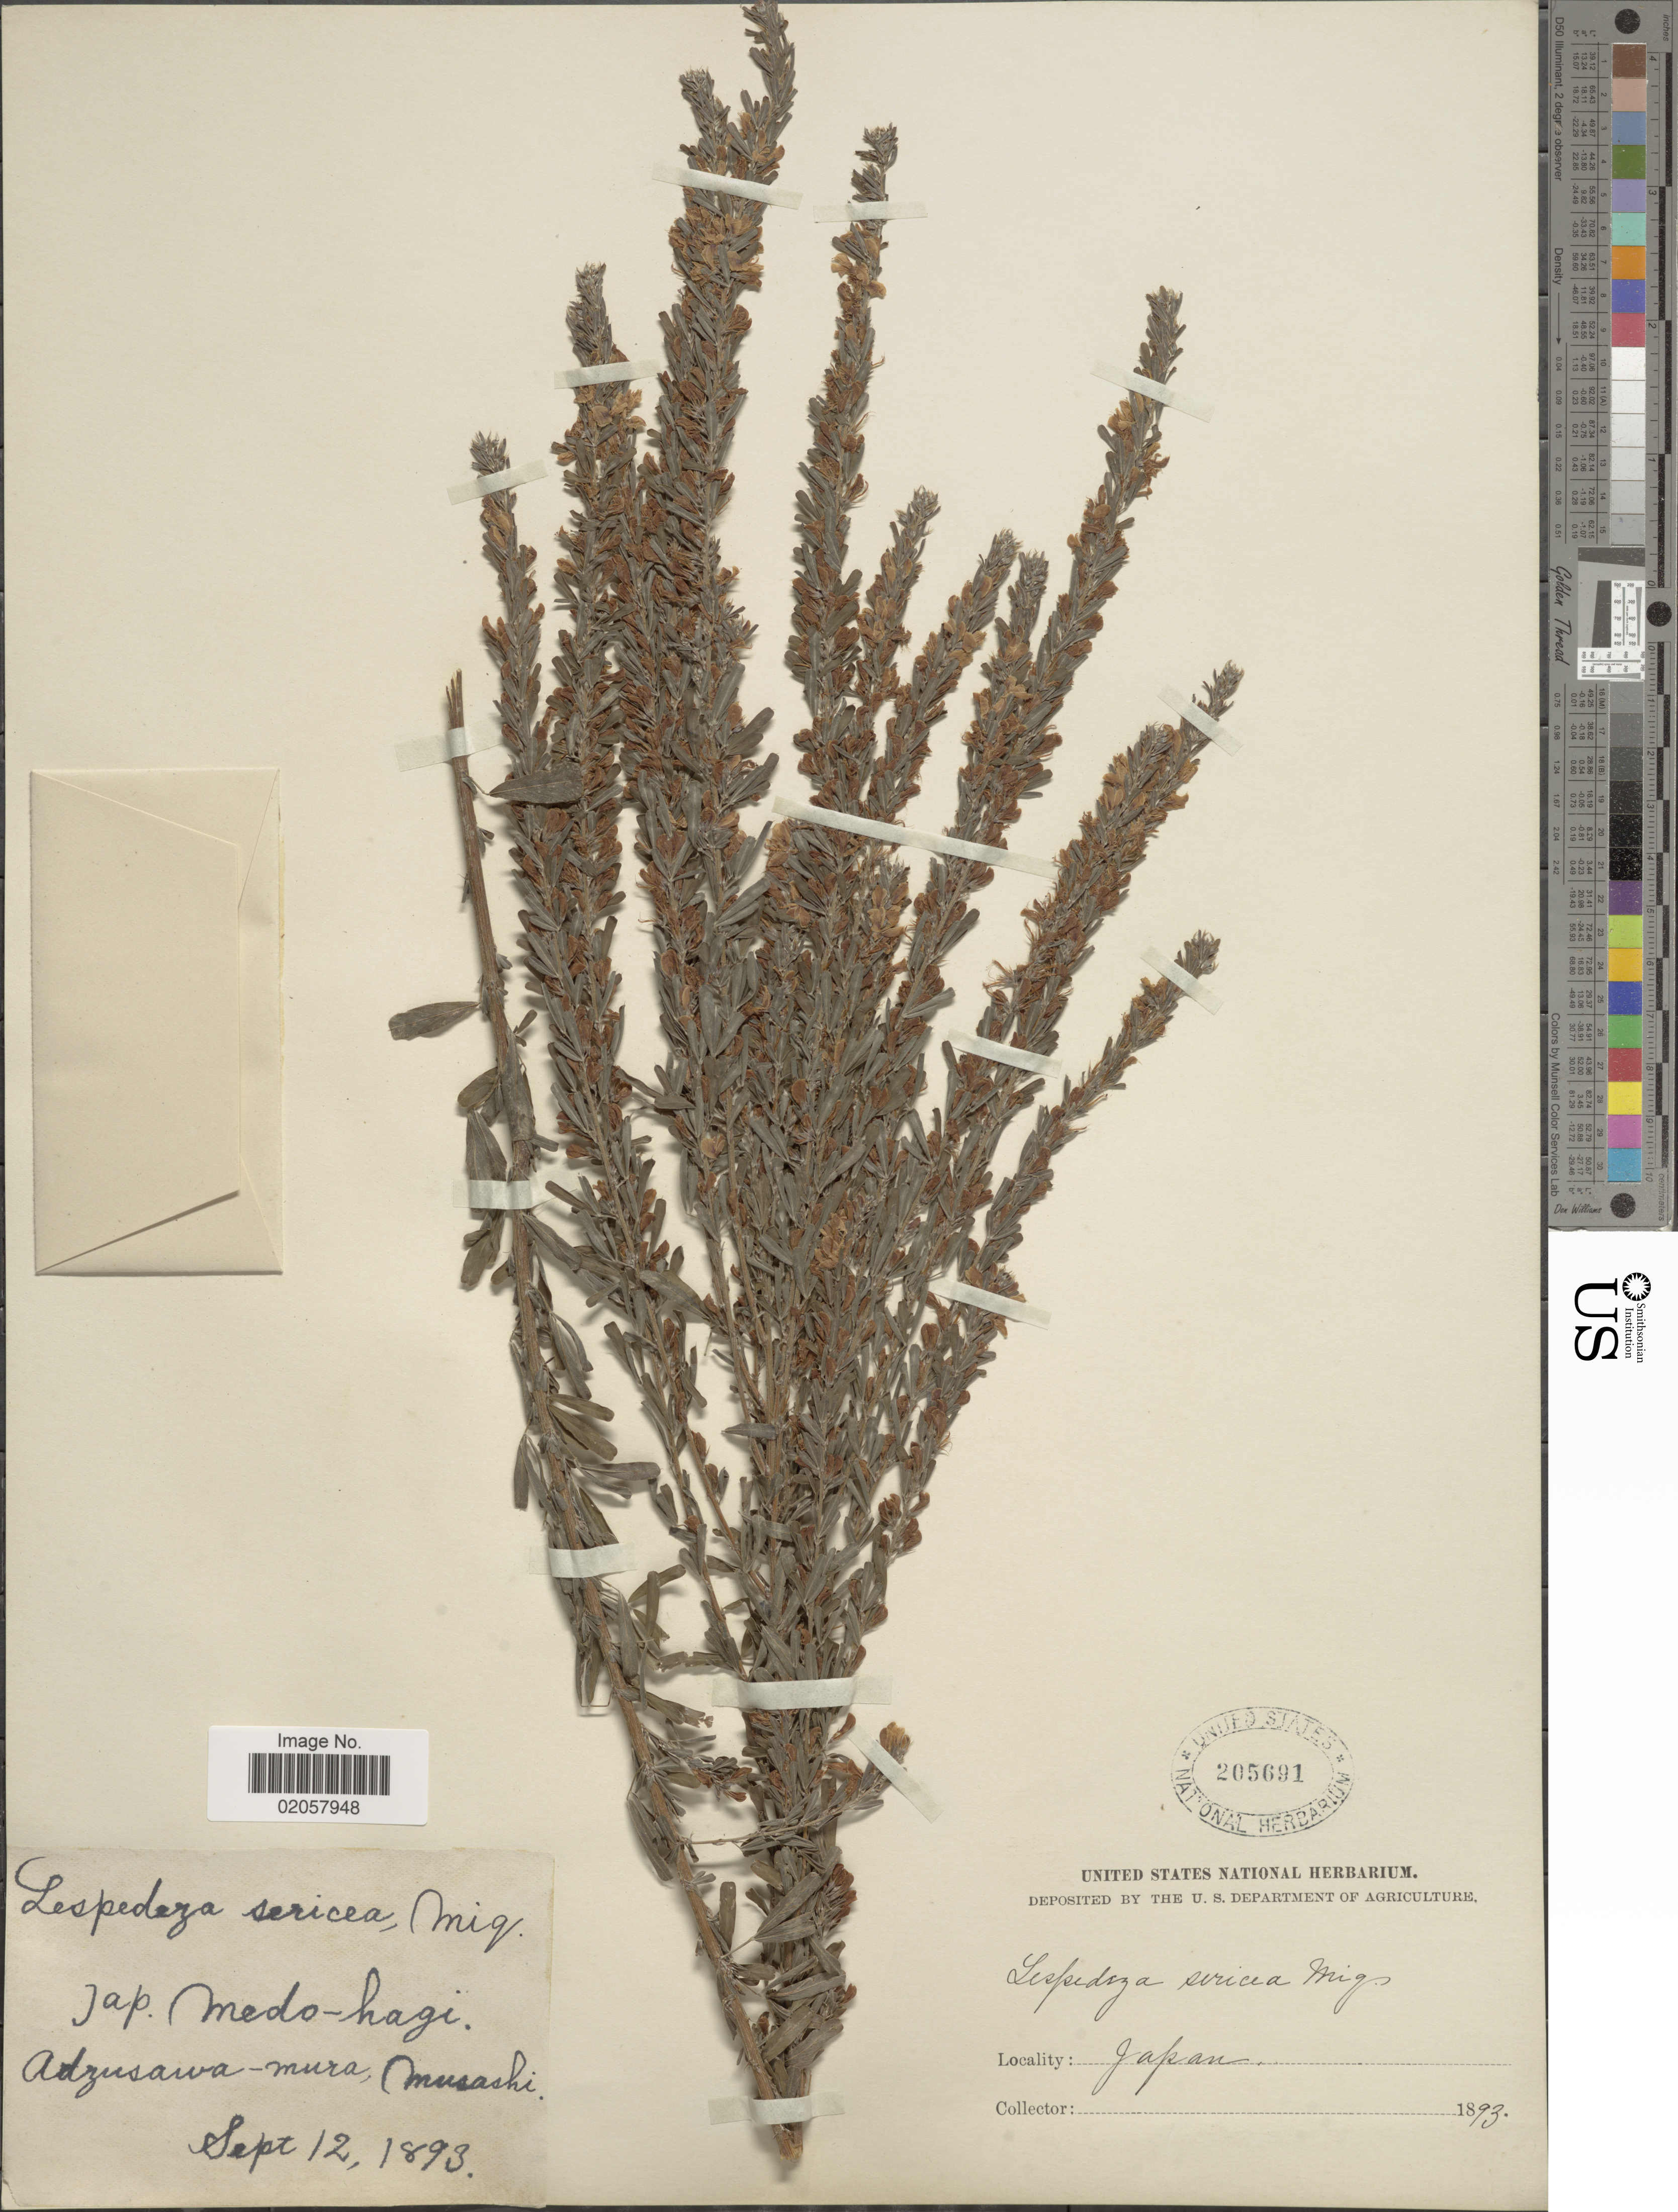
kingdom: Plantae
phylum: Tracheophyta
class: Magnoliopsida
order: Fabales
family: Fabaceae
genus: Lespedeza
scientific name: Lespedeza cuneata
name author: (Dum. Cours.) G. Don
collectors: ex herb. United States National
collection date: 1893-09-12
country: Japan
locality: Medo-hai, Adrusawa-mura, Musashi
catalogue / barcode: US 205691